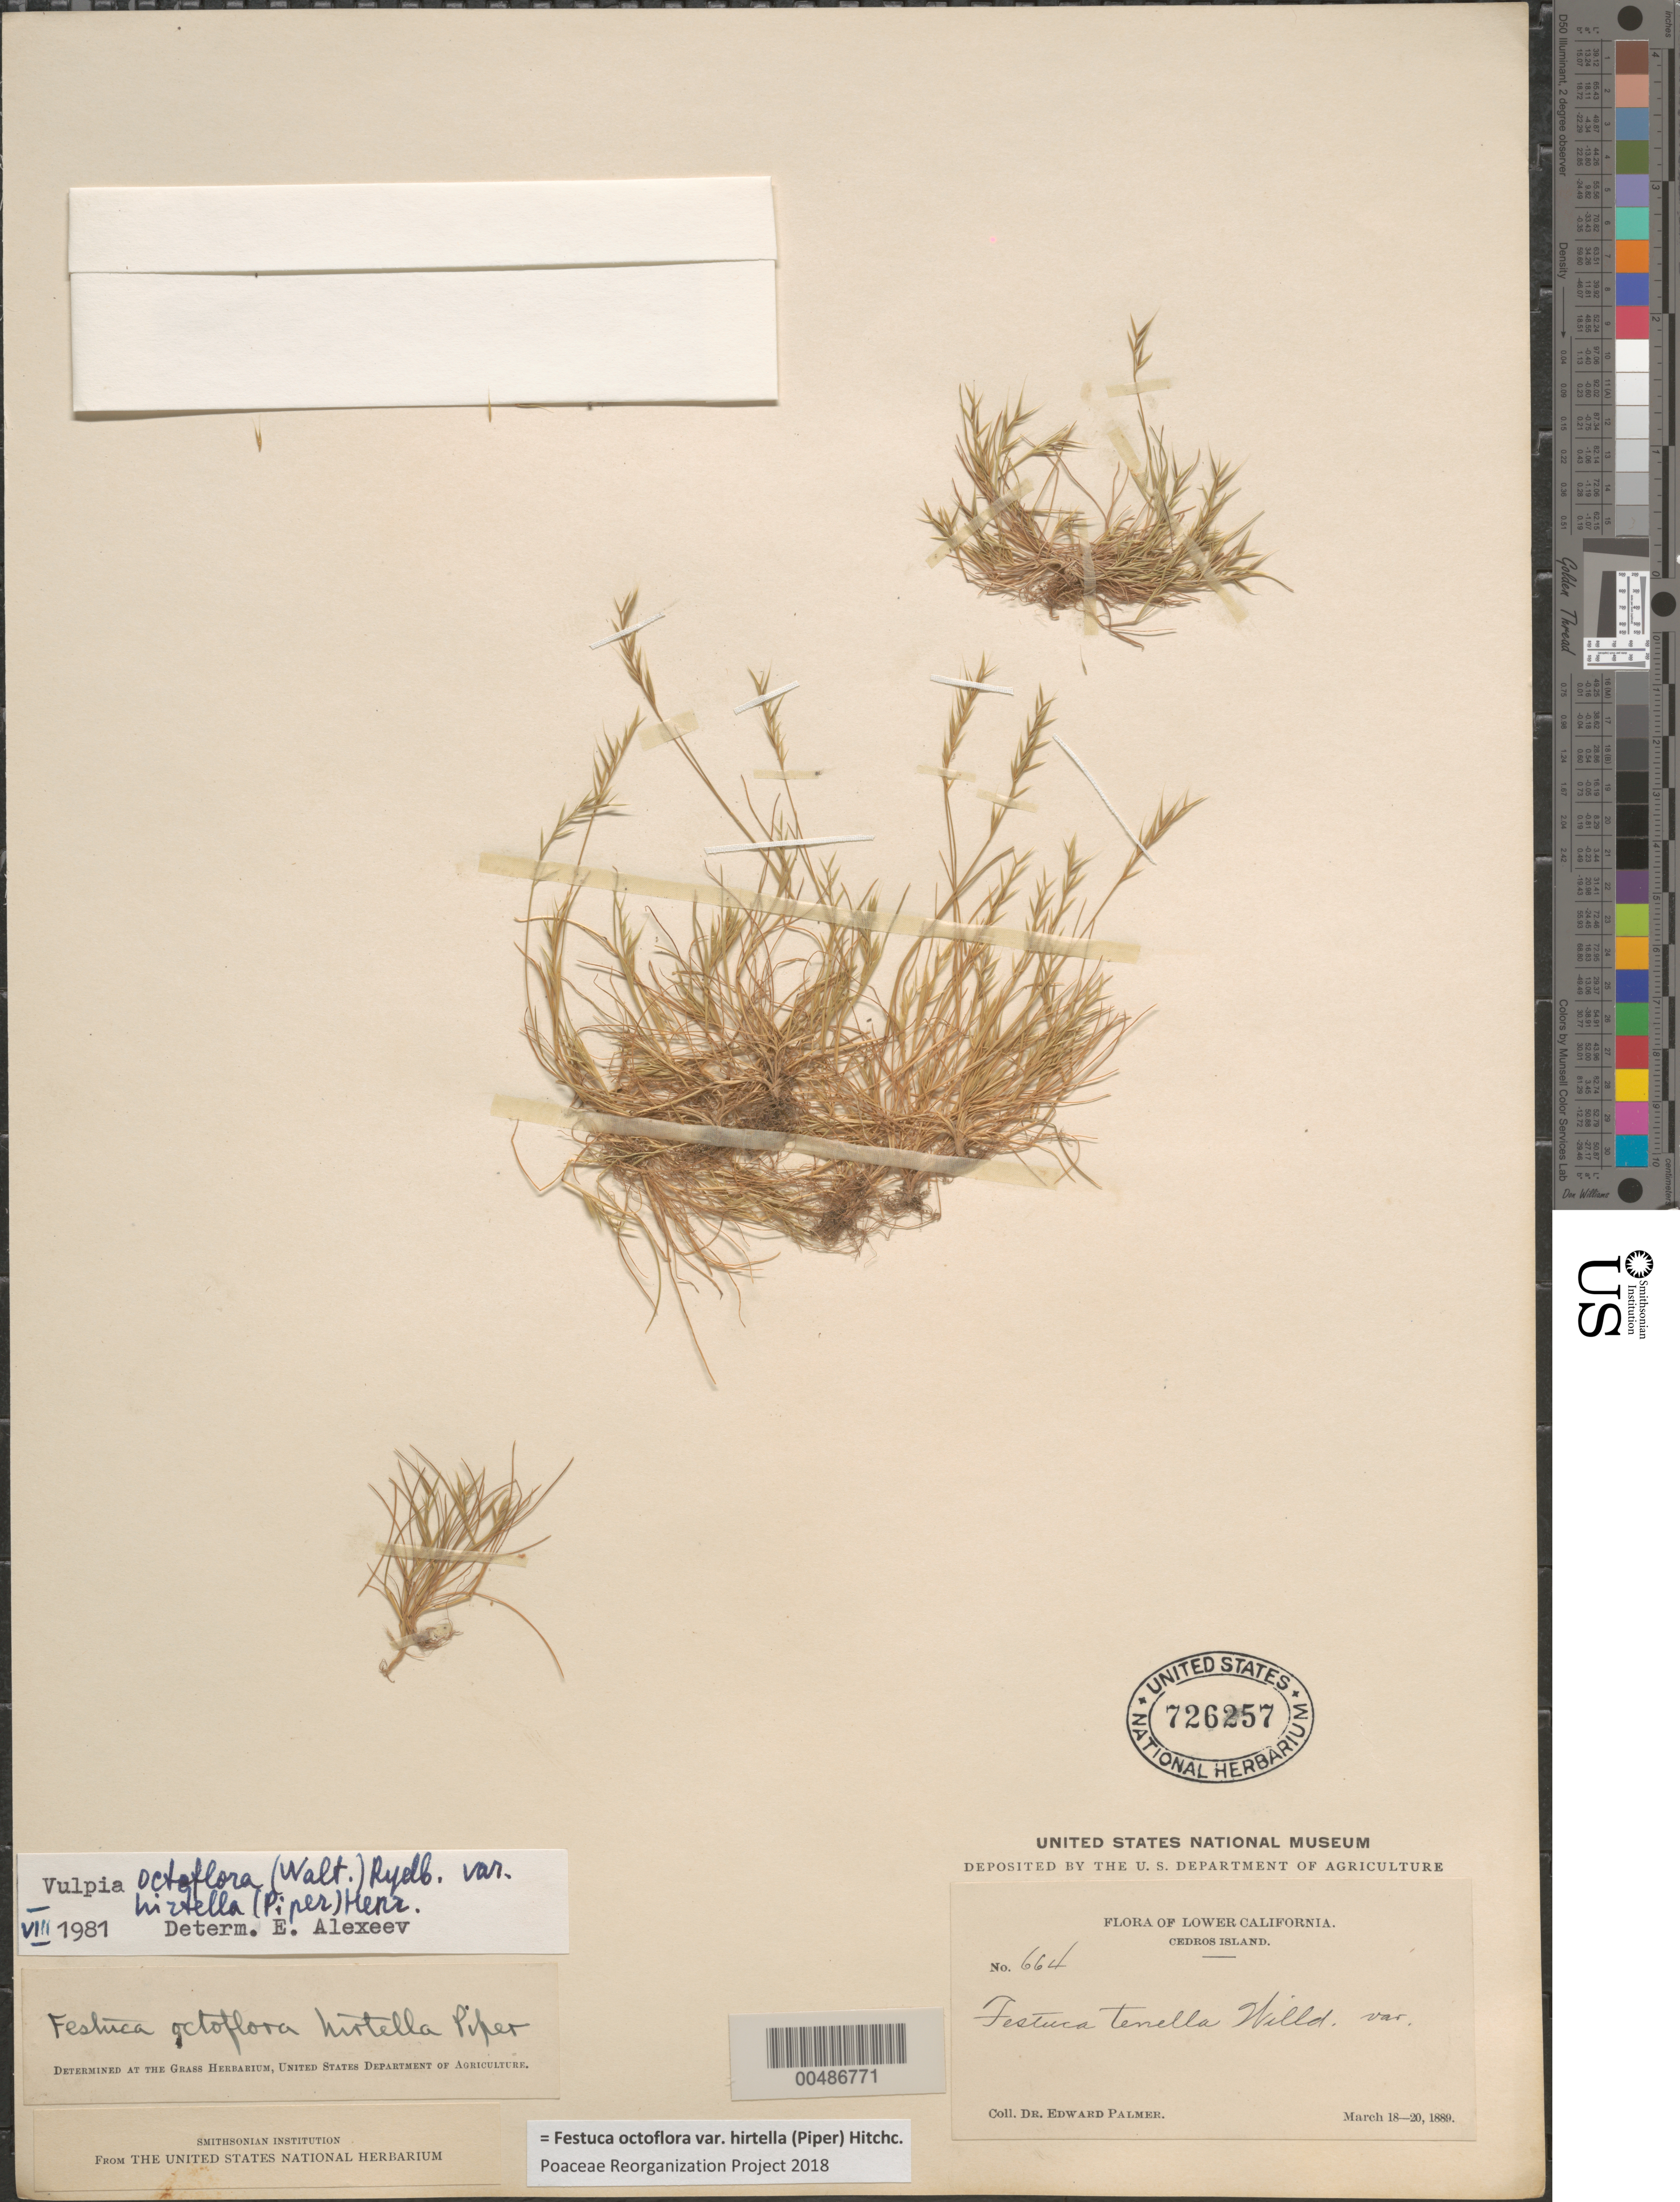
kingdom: Plantae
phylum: Tracheophyta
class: Liliopsida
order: Poales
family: Poaceae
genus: Festuca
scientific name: Festuca octoflora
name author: Walter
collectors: E. Palmer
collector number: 664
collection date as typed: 18 Mar 1889 to 20 Mar 1889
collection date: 1889-03-18/1889-03-20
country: Mexico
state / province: Baja California Norte / Baja California Sur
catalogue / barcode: US 726257